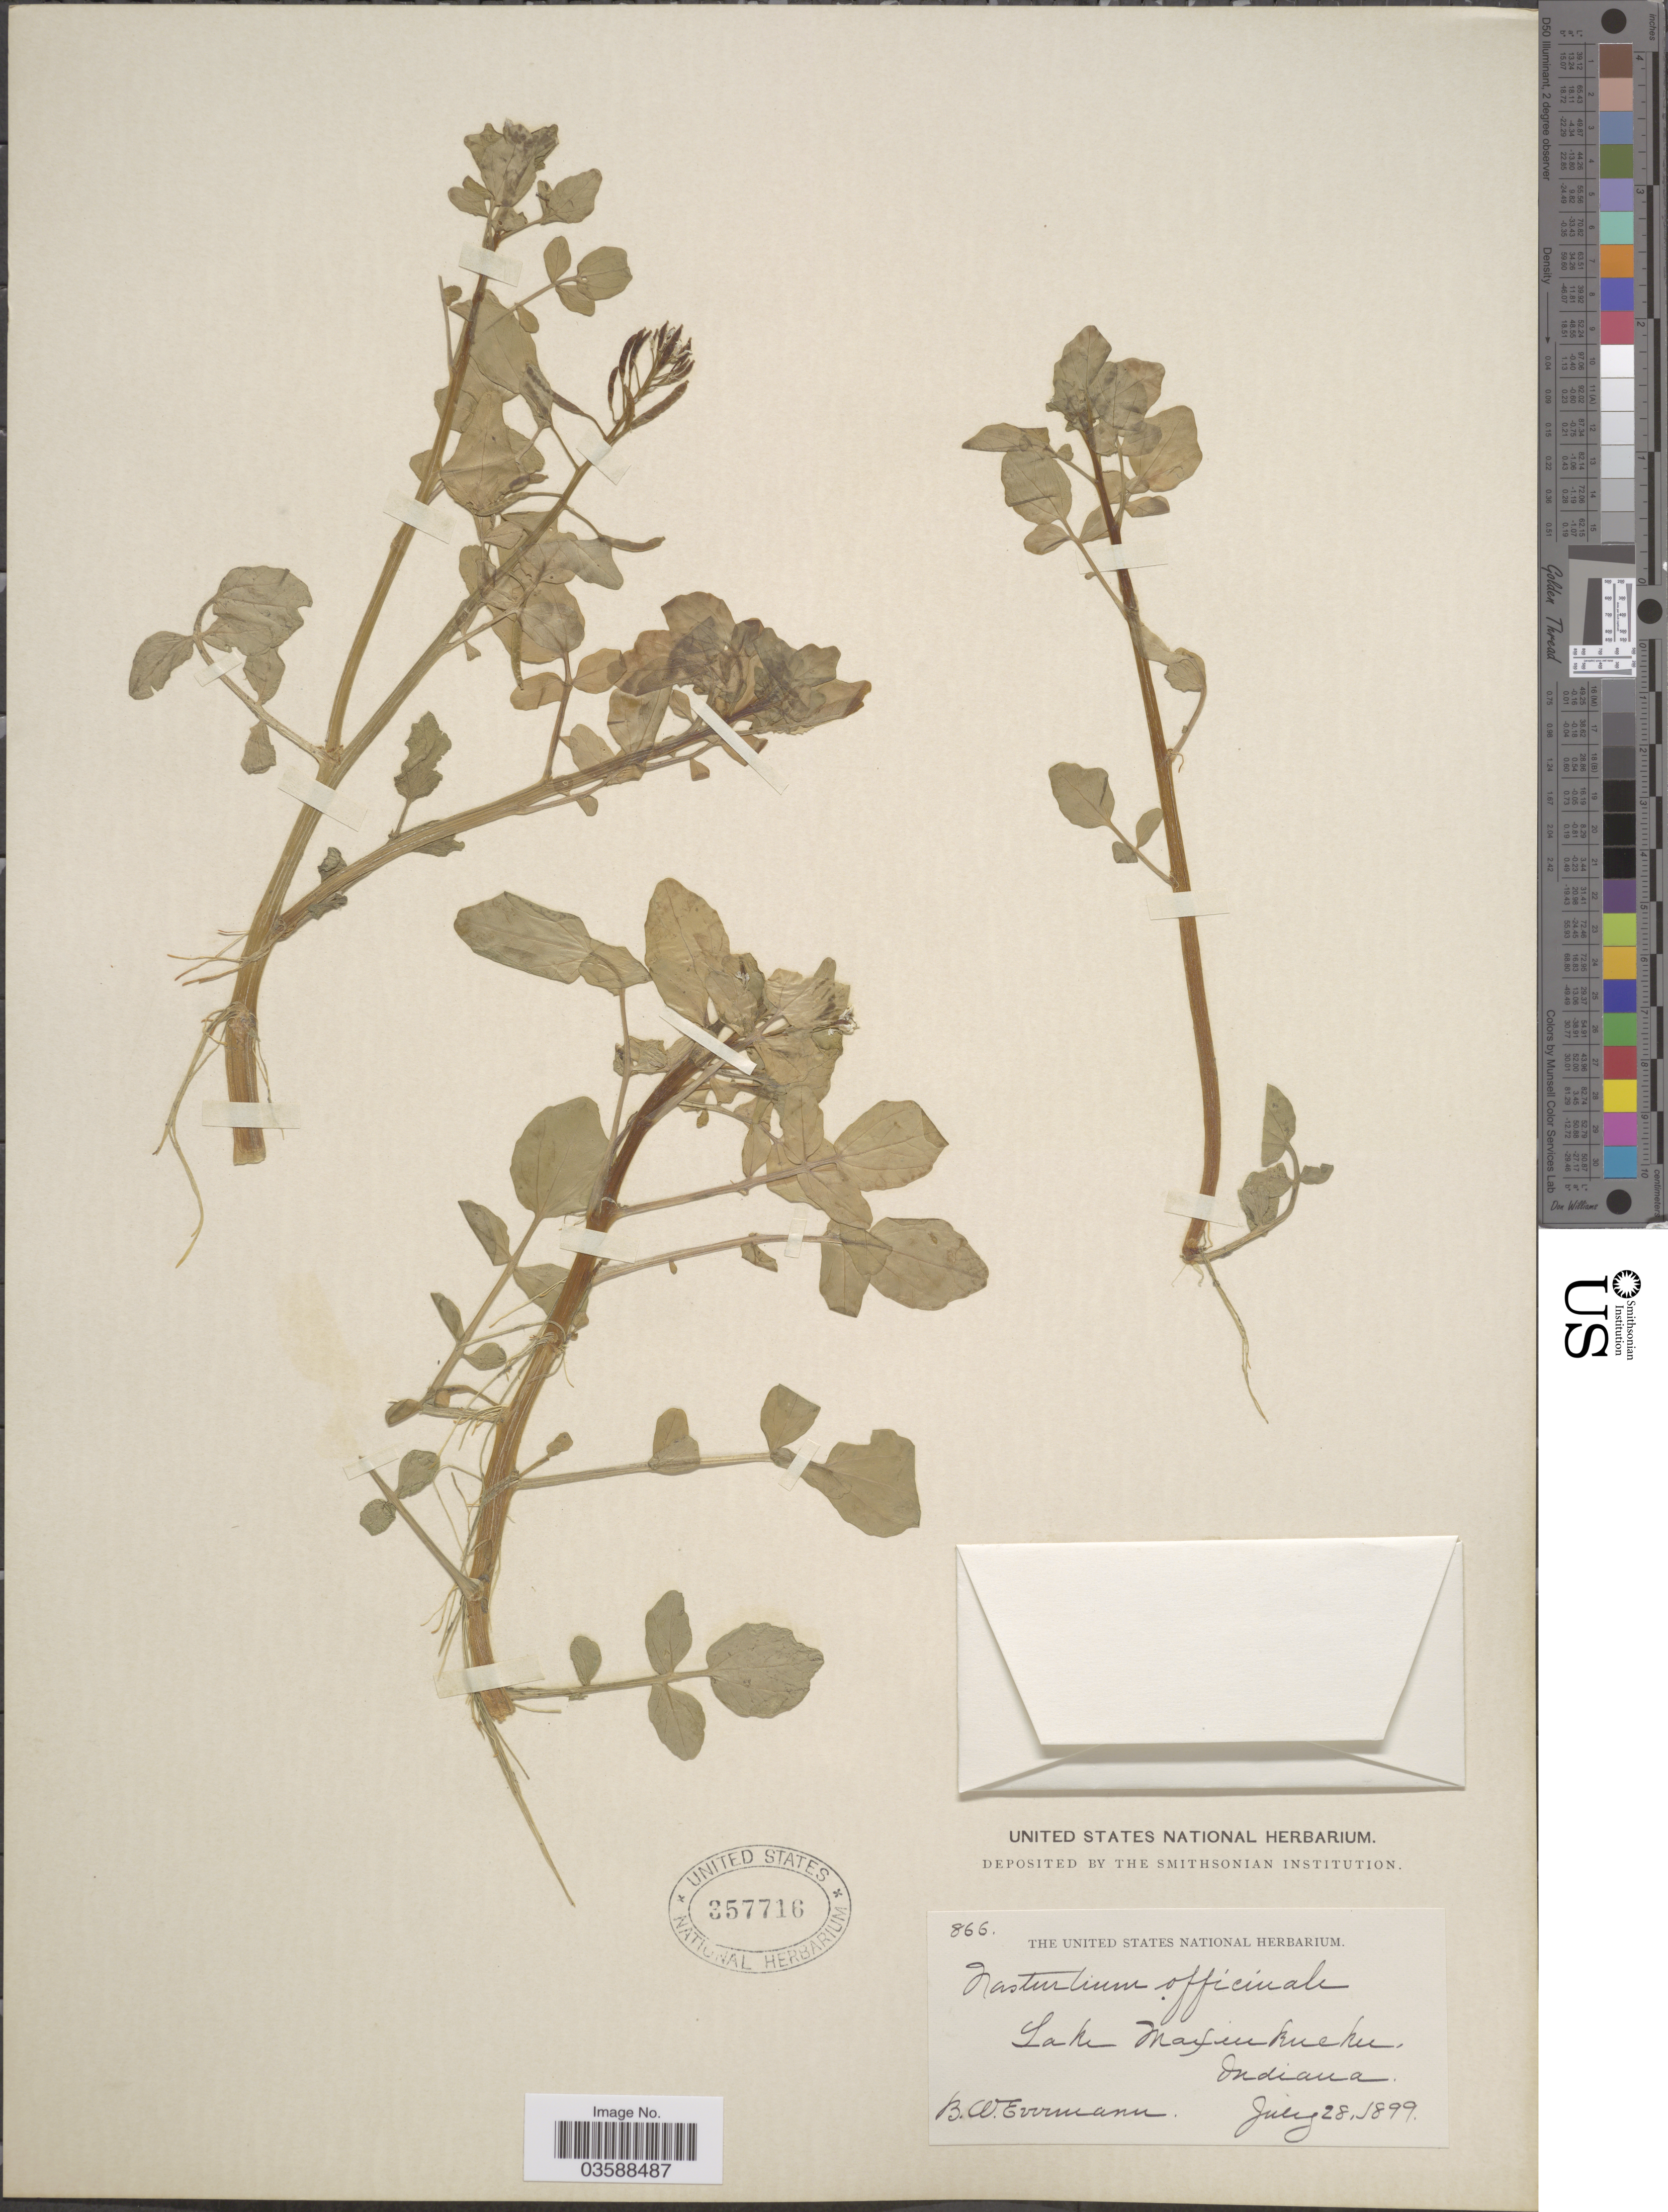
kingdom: Plantae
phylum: Tracheophyta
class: Magnoliopsida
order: Brassicales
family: Brassicaceae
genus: Nasturtium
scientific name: Nasturtium officinale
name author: R. Br.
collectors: B. W. Evermann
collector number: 866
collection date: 1899-07-28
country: United States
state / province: Indiana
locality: Lake Maxinkuckee.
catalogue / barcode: US 357716